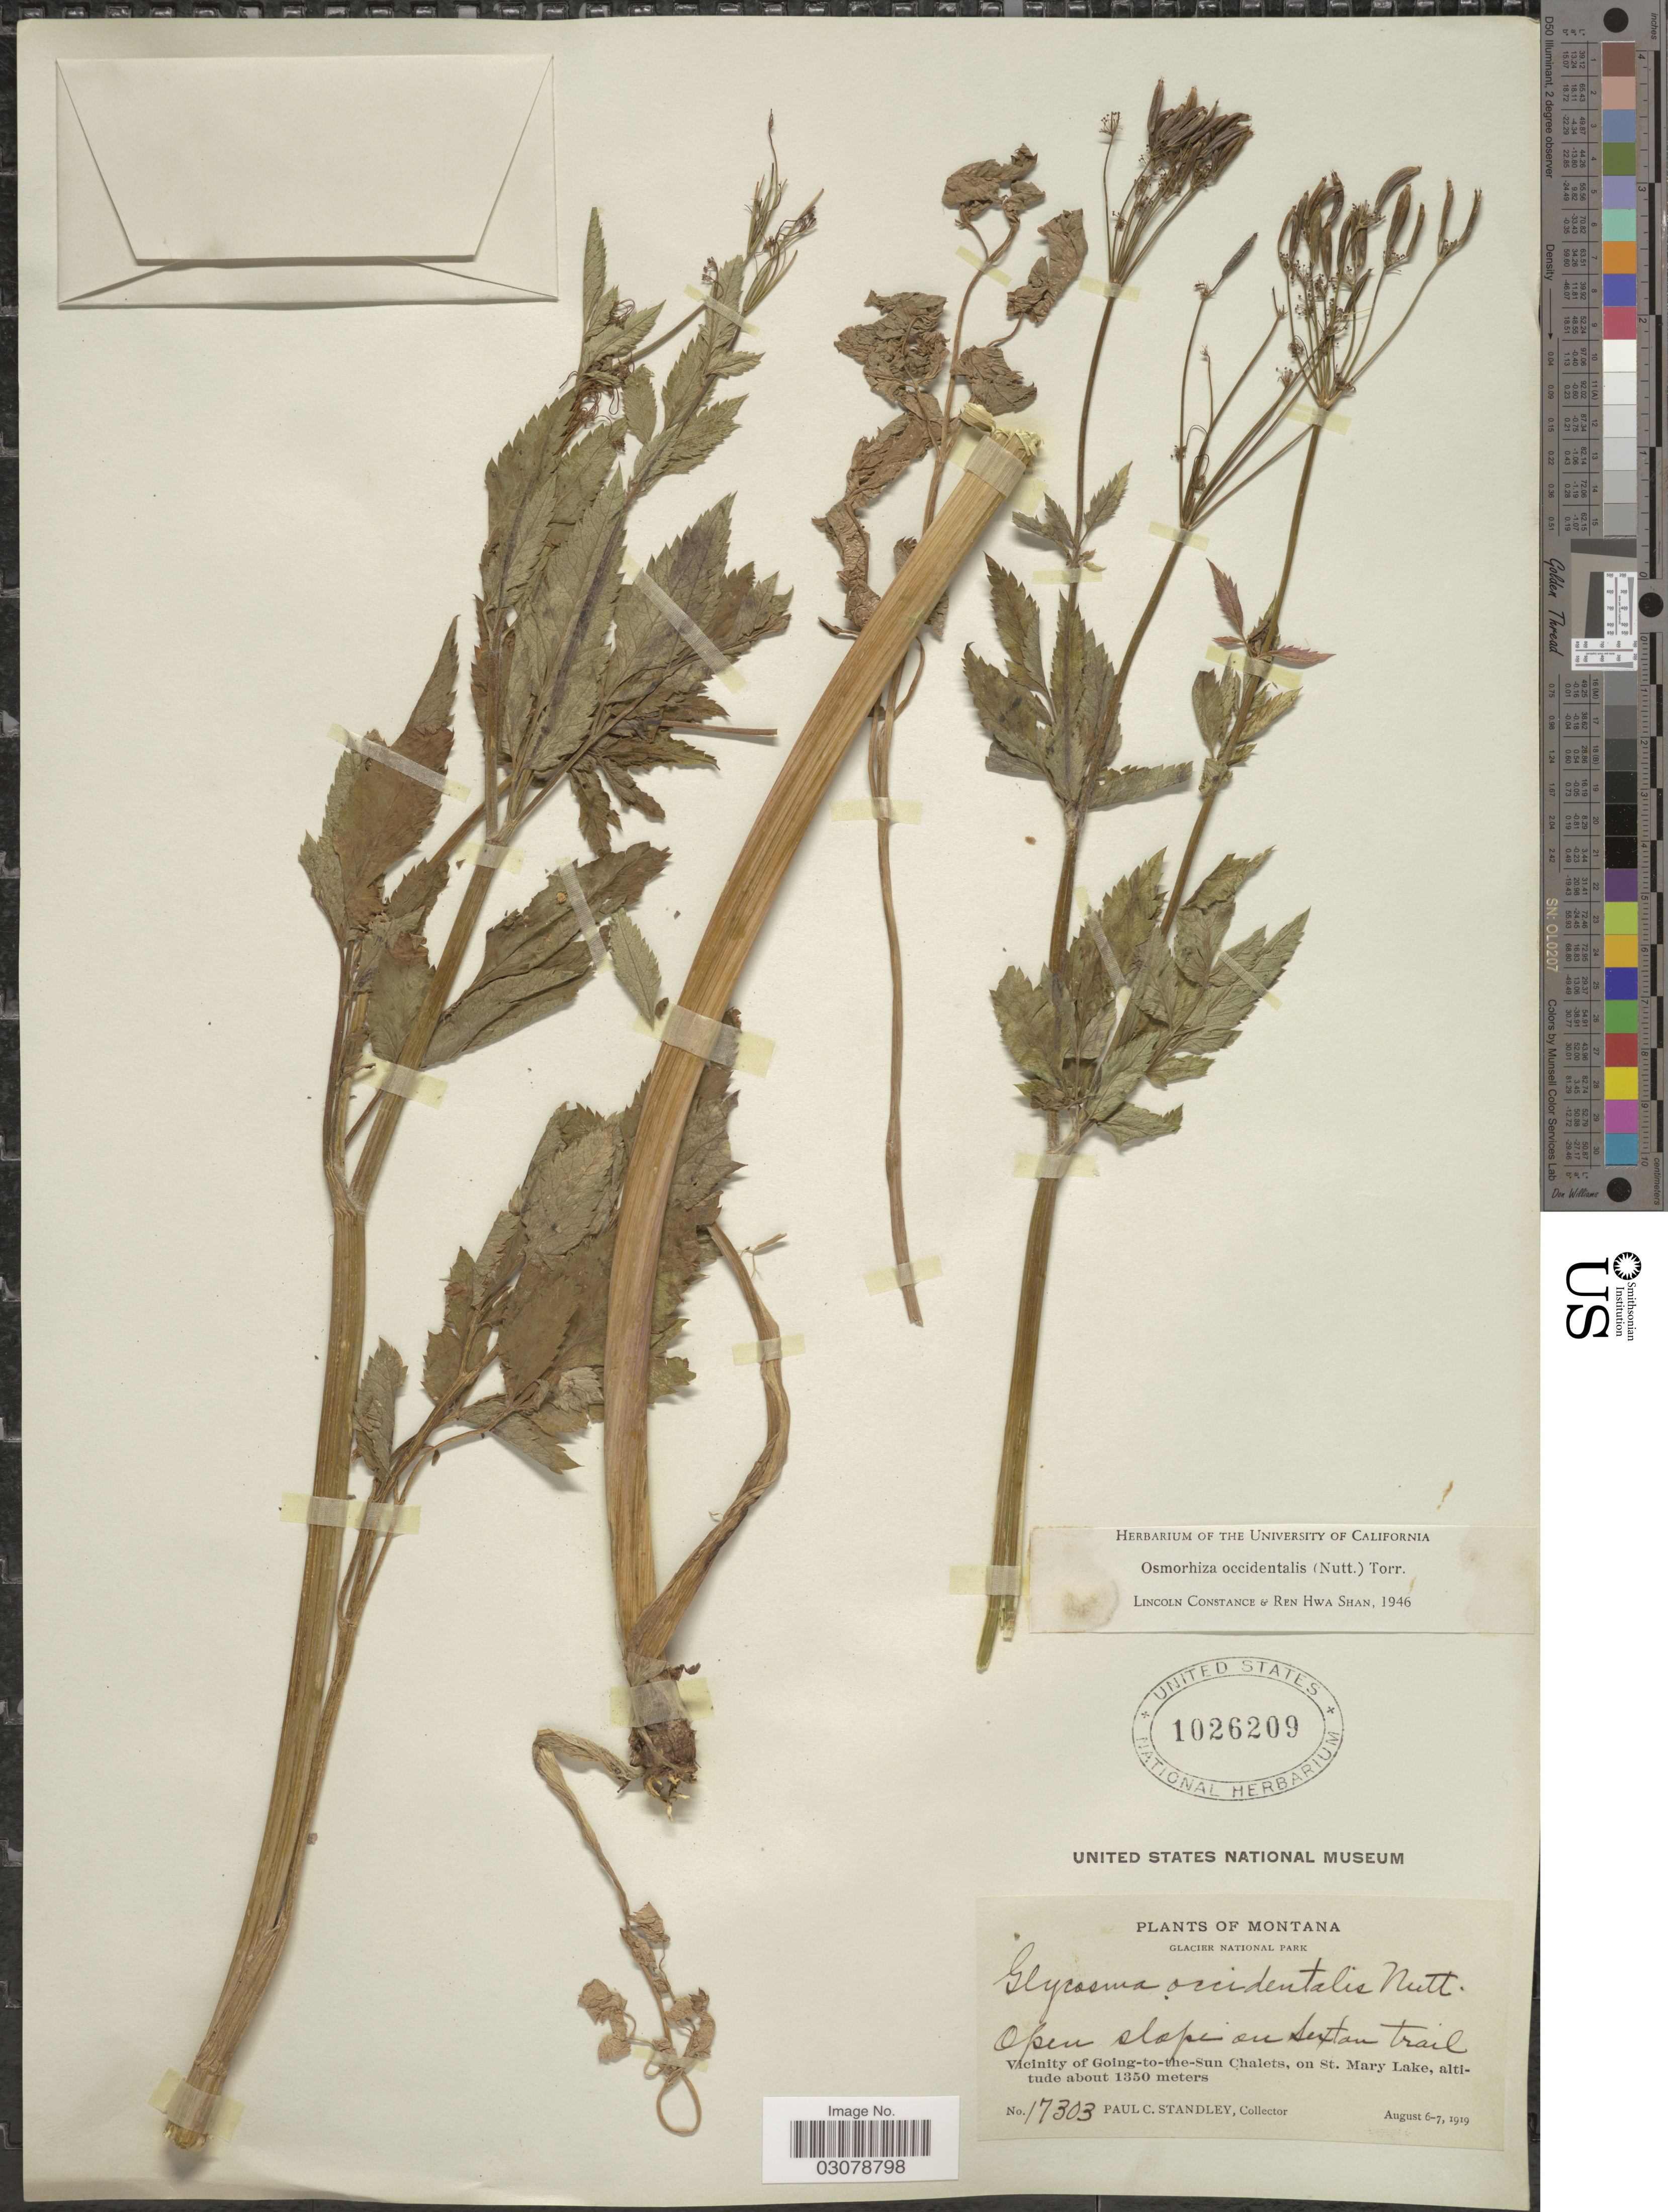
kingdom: Plantae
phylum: Tracheophyta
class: Magnoliopsida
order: Apiales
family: Apiaceae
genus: Osmorhiza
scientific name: Osmorhiza occidentalis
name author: (Nutt.) Torr.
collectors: P. C. Standley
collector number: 17303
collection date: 1919-08-06/1919-08-07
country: United States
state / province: Montana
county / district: Glacier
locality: Glacier National Park, Vicinity of Going-to-the-Sun, on St. Mary Lake.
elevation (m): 1350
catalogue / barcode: US 1026209